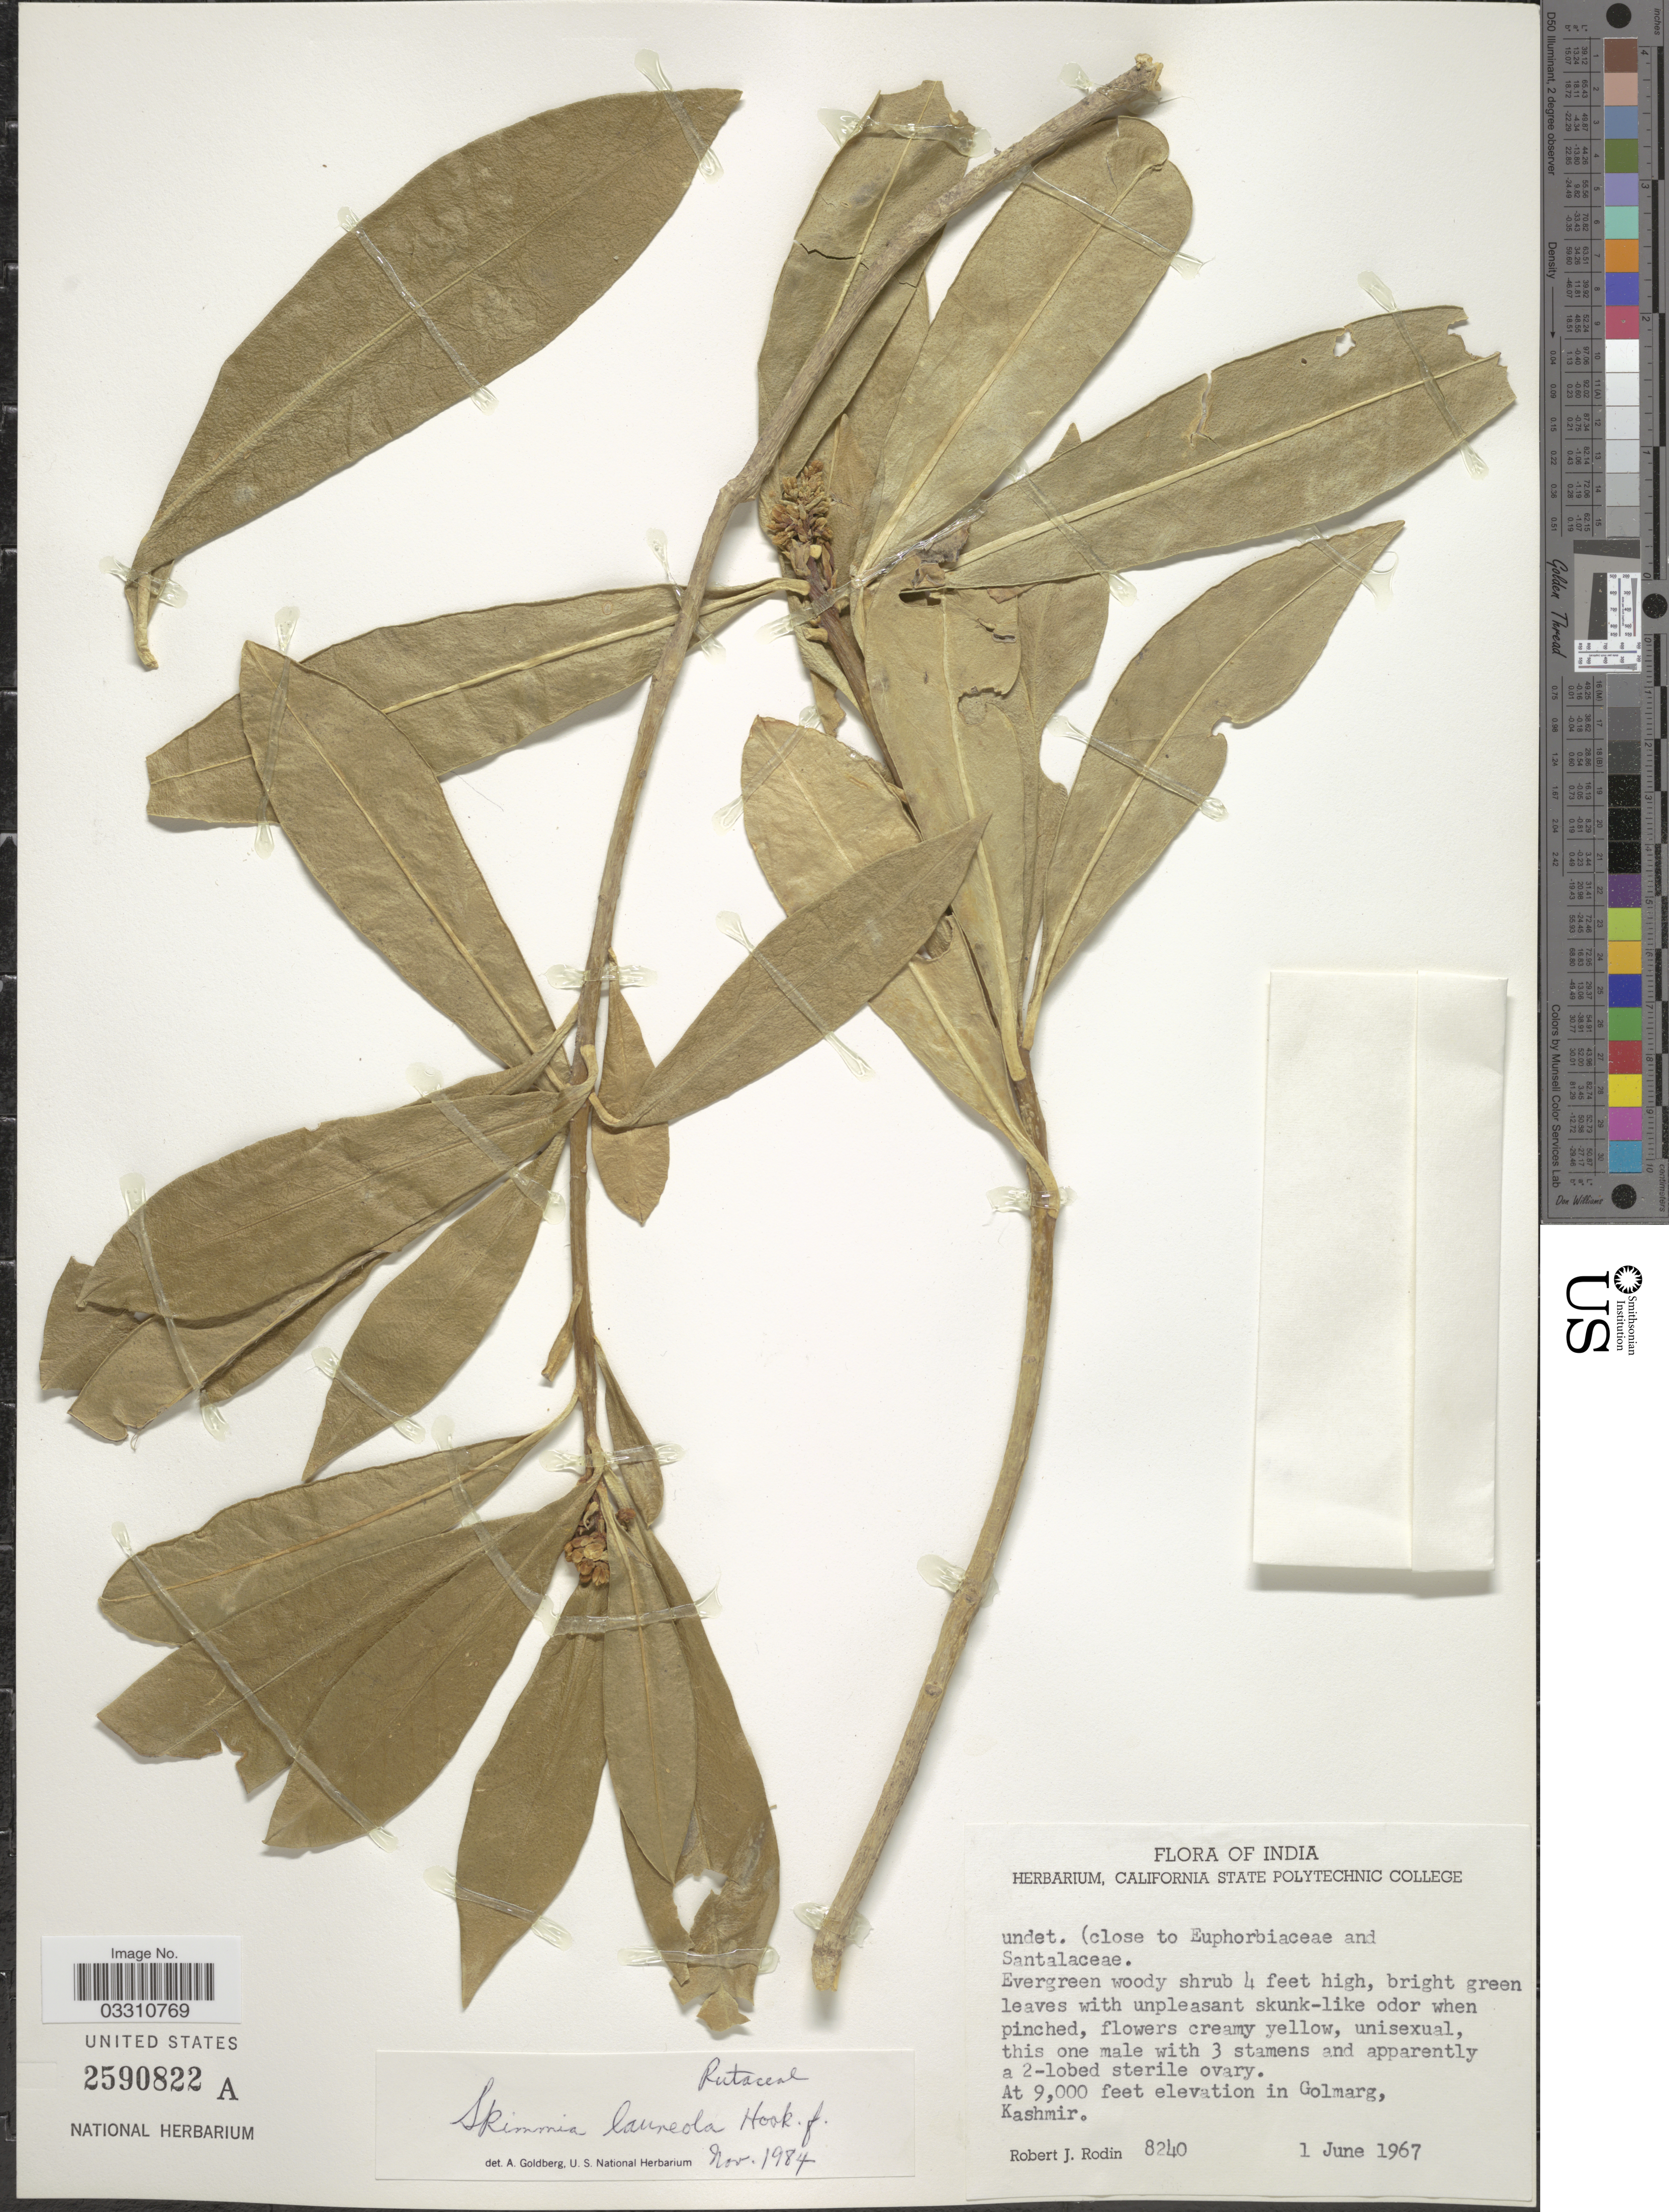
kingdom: Plantae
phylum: Tracheophyta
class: Magnoliopsida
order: Sapindales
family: Rutaceae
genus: Skimmia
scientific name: Skimmia laureola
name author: (DC.) Decne.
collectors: R. J. Rodin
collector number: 8240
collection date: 1967-06-01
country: India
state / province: Jammu and Kashmir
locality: In Golmarg, Kashmir.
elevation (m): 2743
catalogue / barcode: US 2590822A